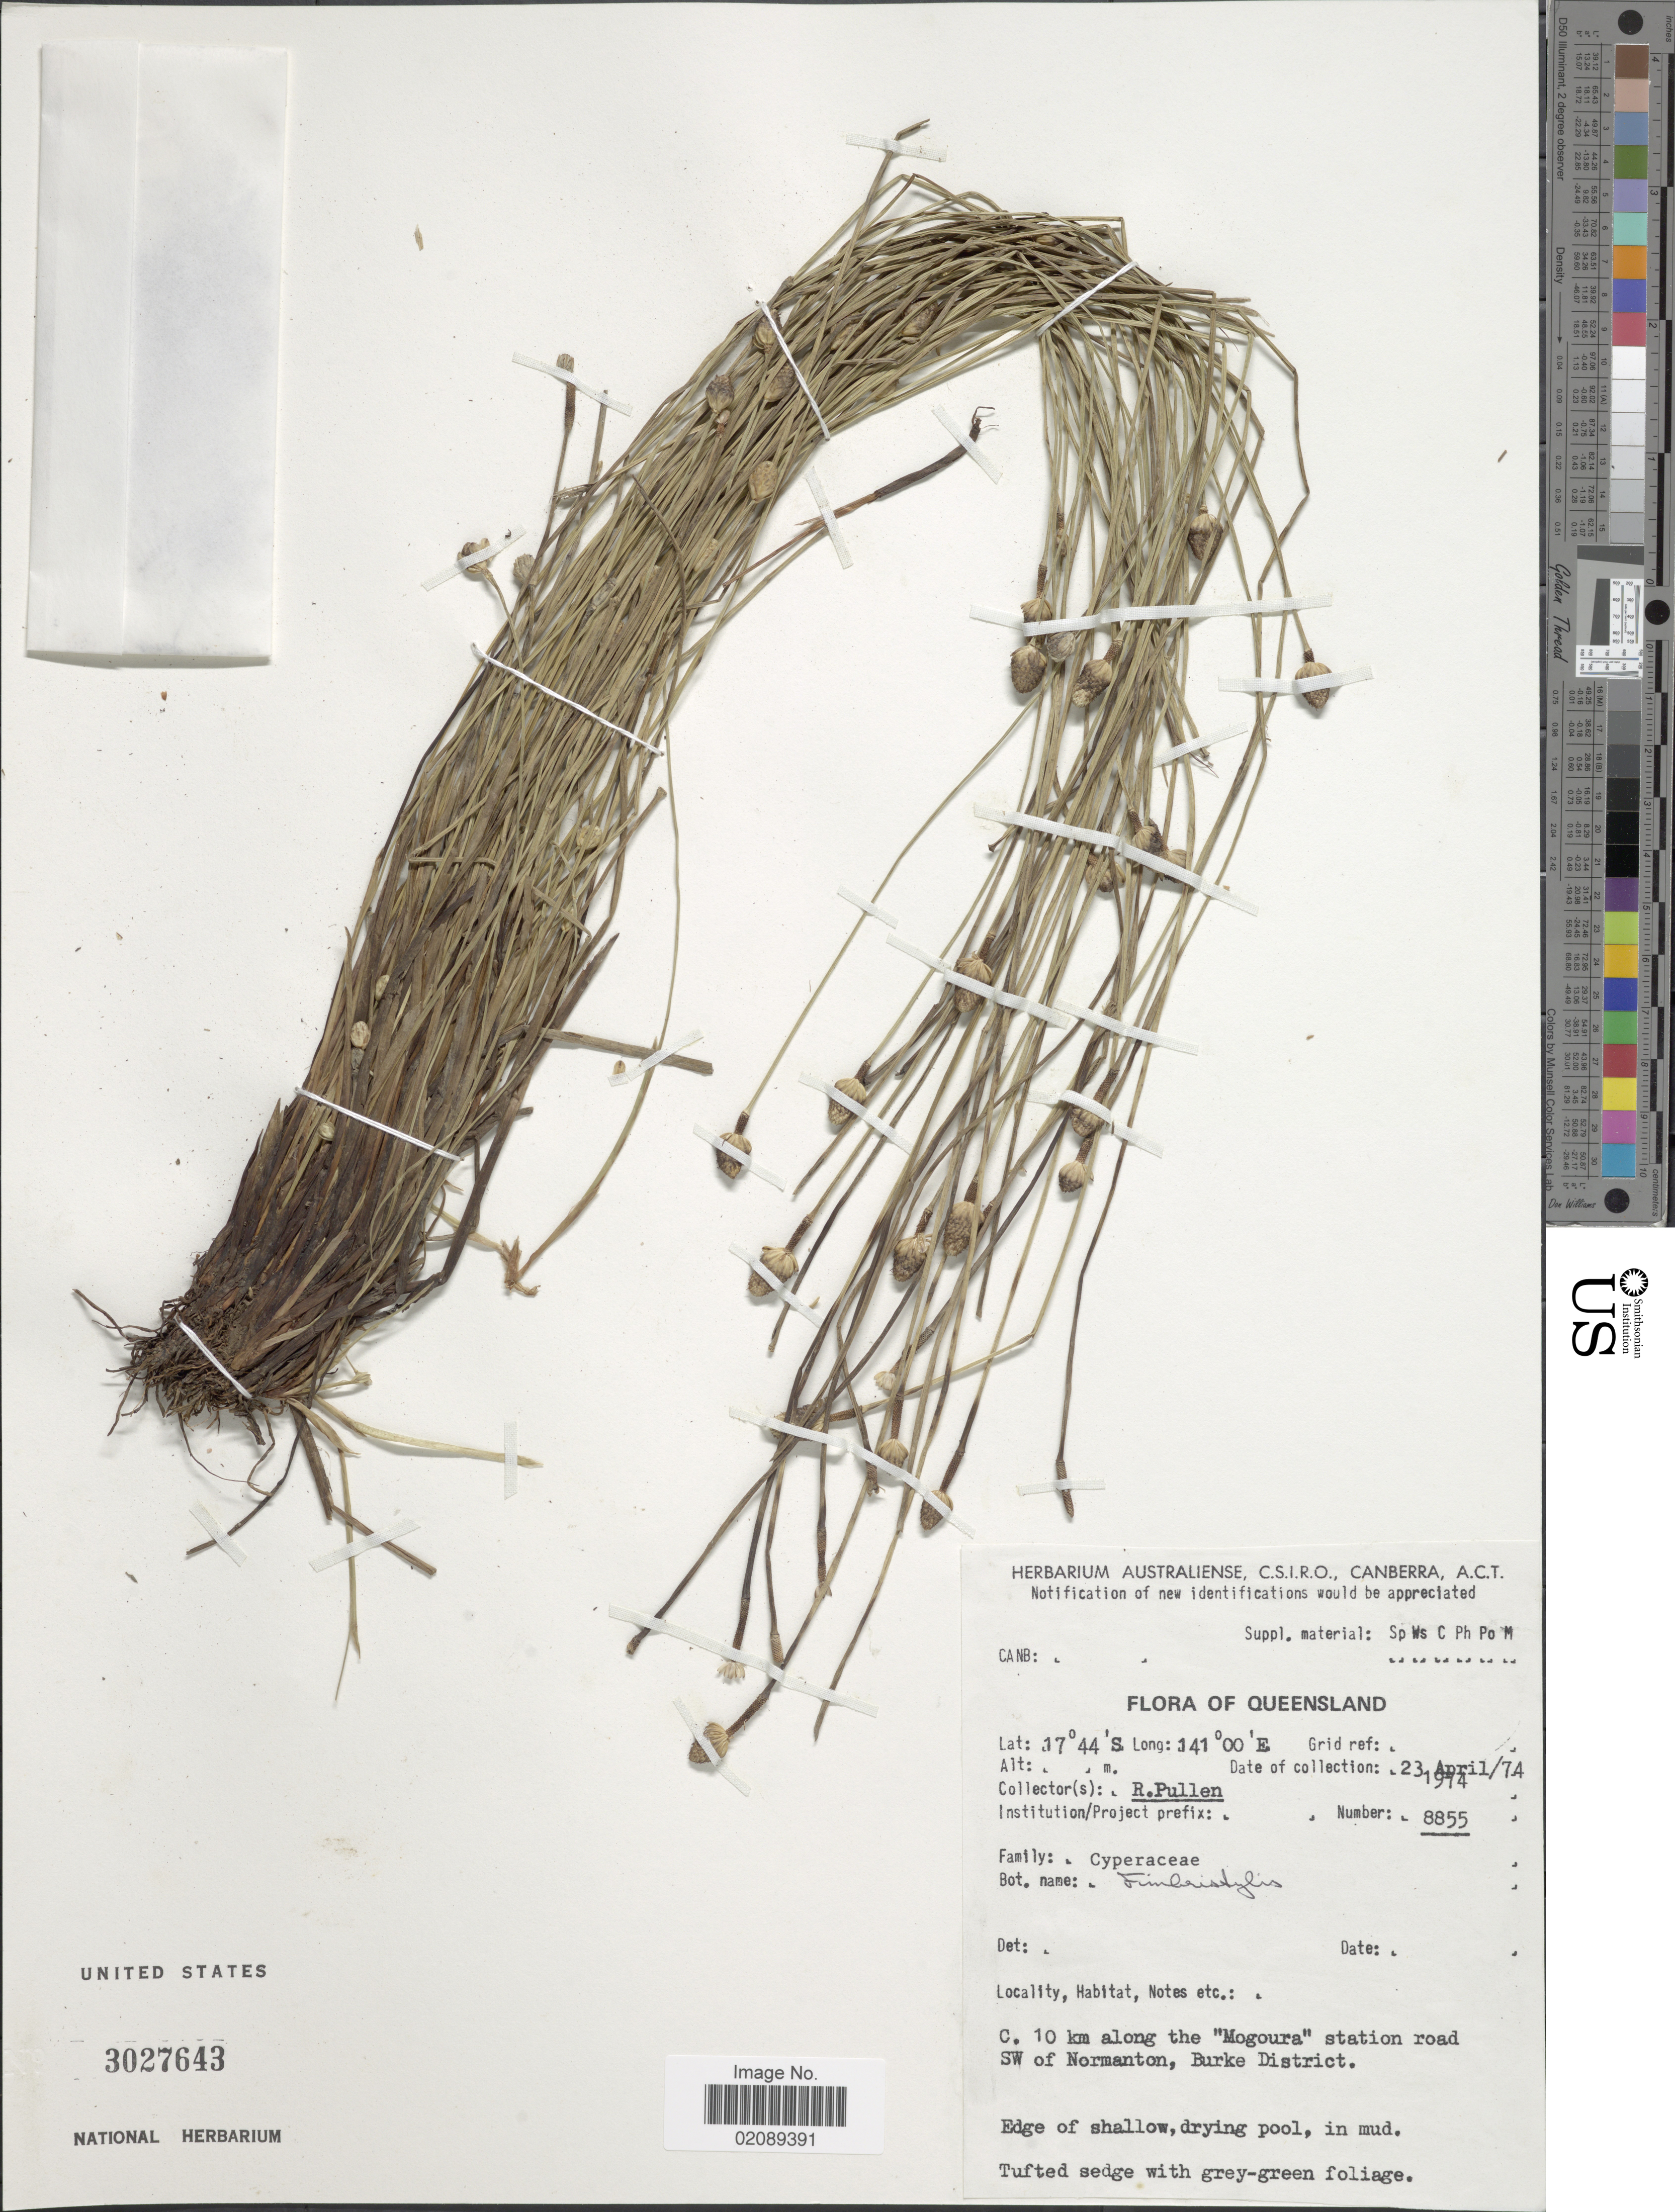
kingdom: Plantae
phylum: Tracheophyta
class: Liliopsida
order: Poales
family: Cyperaceae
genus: Fimbristylis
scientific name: Fimbristylis tetragona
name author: R. Br.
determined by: Sharpe, P. R.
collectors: R. Pullen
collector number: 8855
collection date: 1974-04-23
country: Australia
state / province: Queensland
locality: C. 10 km along the "Mogoura" station road SW of Normanton, Burke District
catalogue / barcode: US 3027643